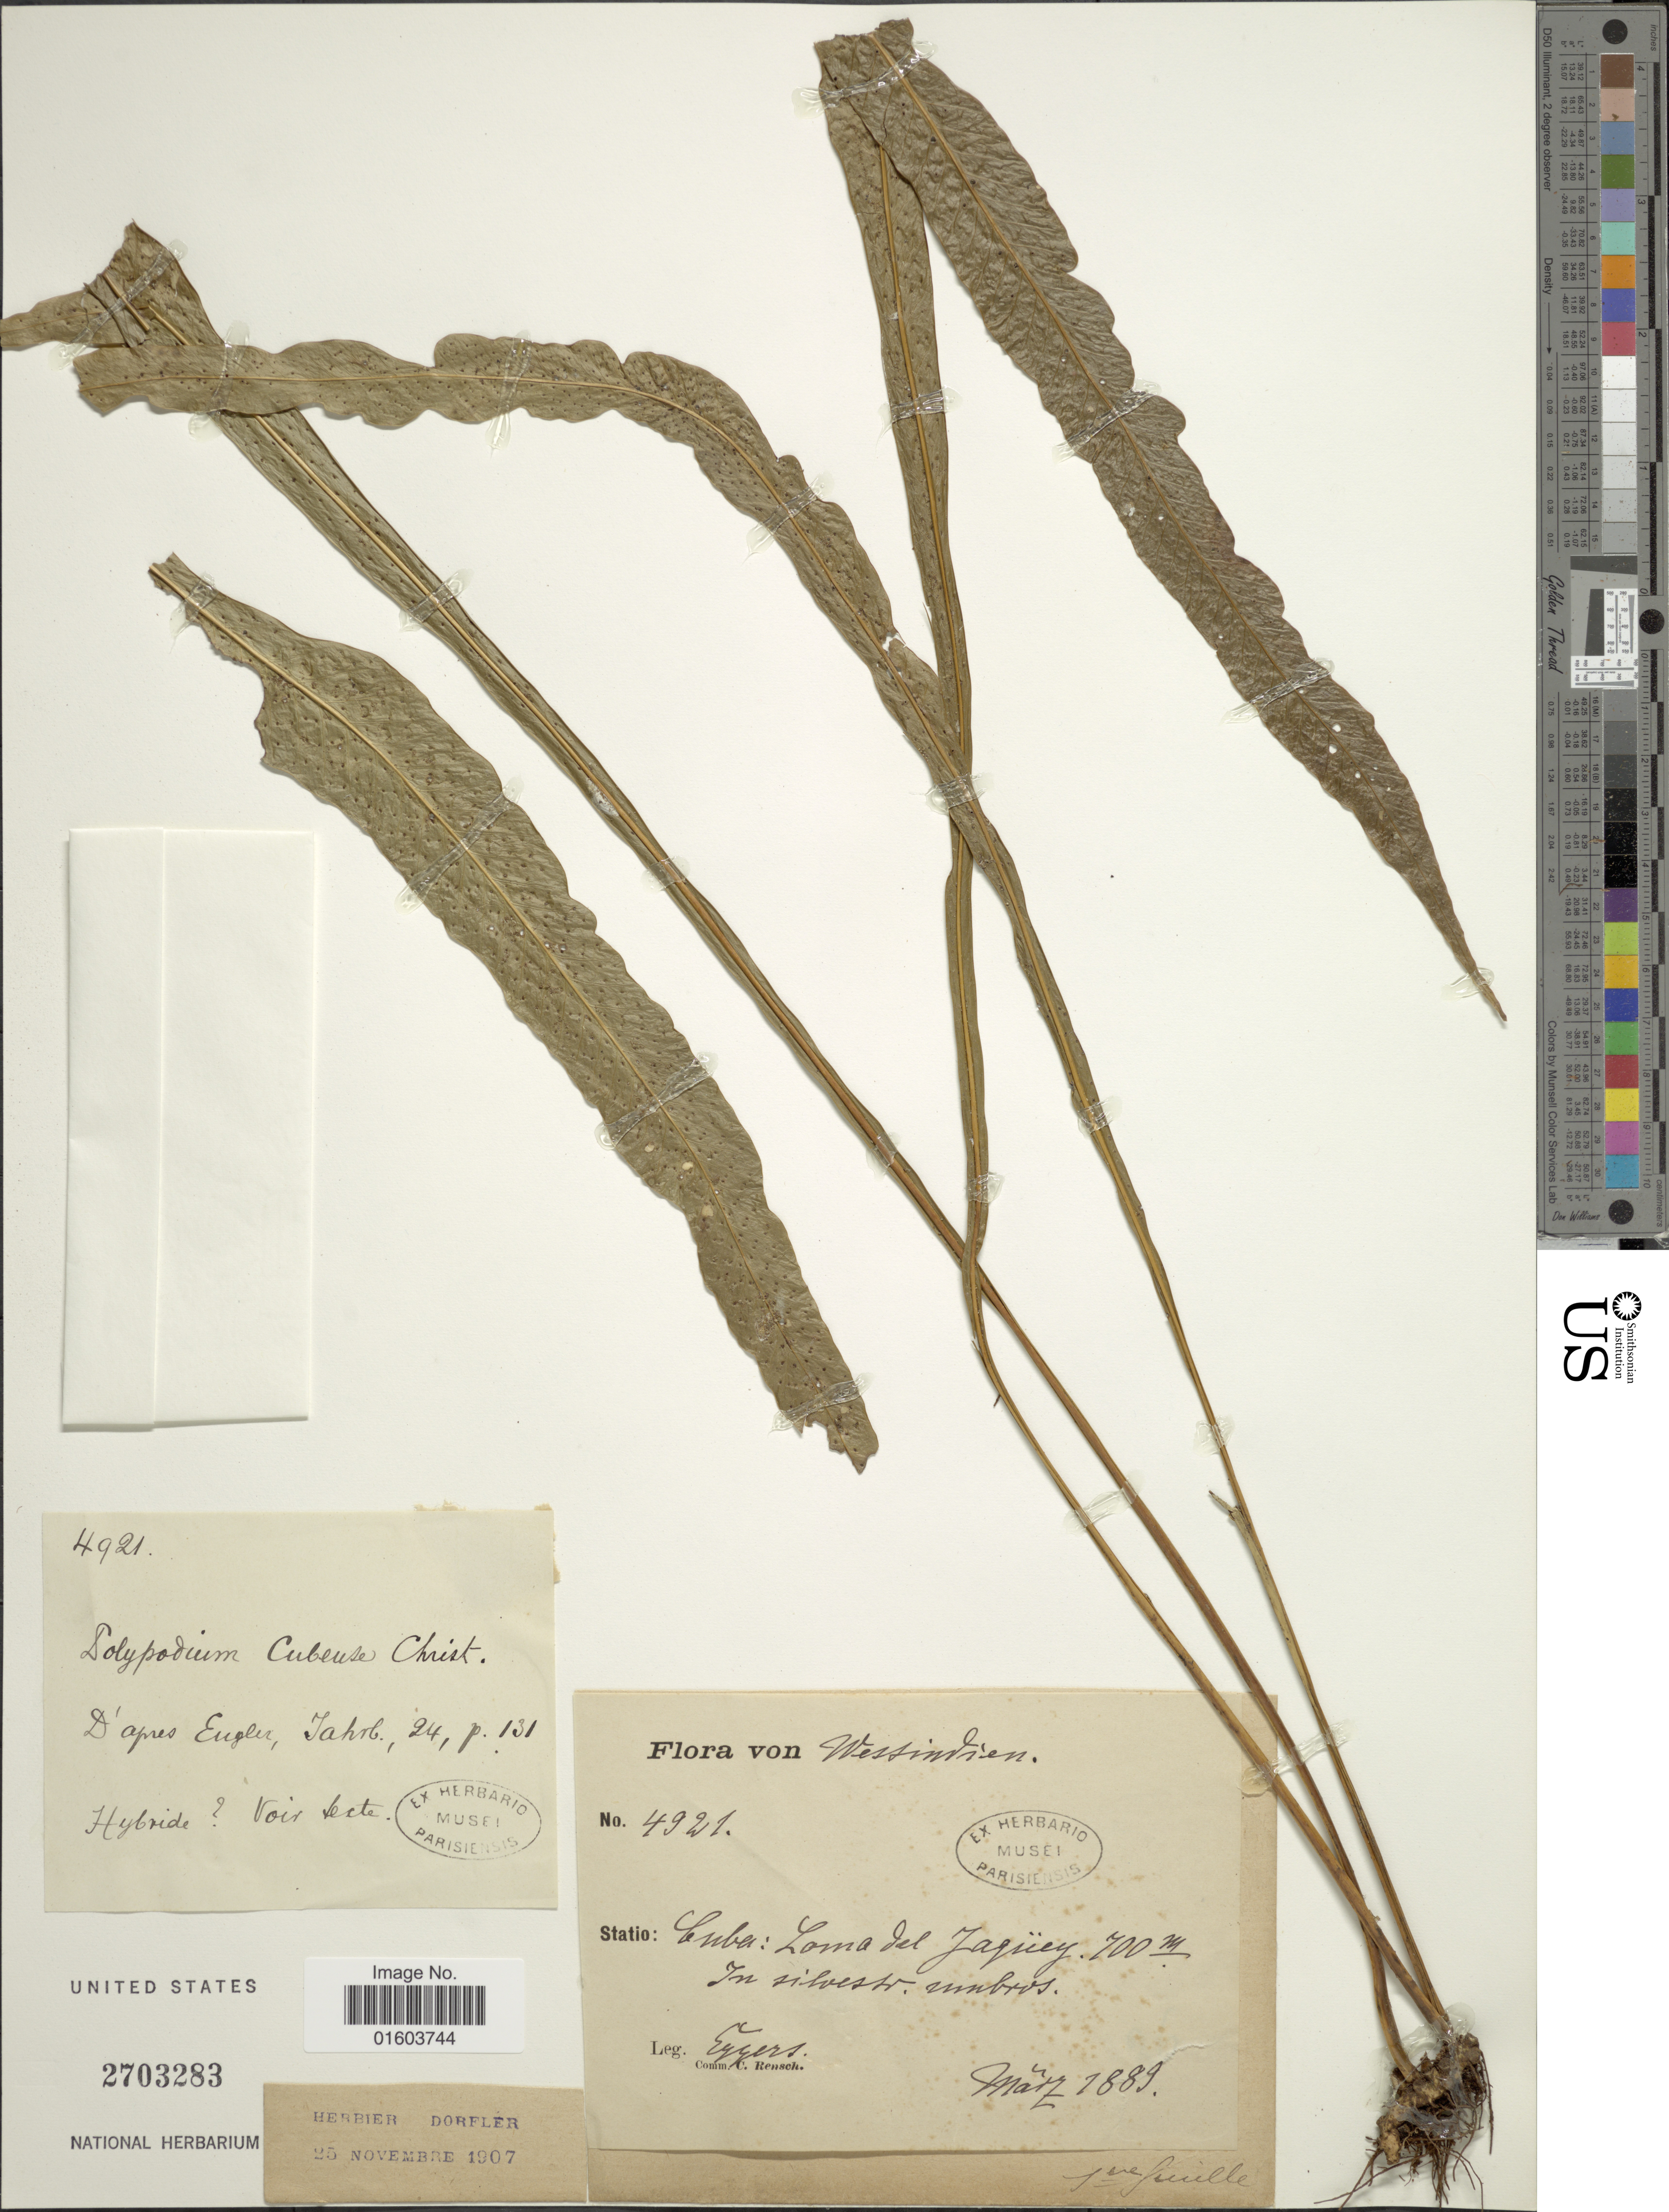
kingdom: Plantae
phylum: Tracheophyta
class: Polypodiopsida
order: Polypodiales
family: Polypodiaceae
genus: Campyloneurum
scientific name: Campyloneurum vexatum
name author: Ching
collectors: -. Eggers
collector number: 4921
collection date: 1889-03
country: Cuba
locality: Cuba: Loma del Jagüey, Westindien.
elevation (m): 700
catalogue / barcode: US 2703283